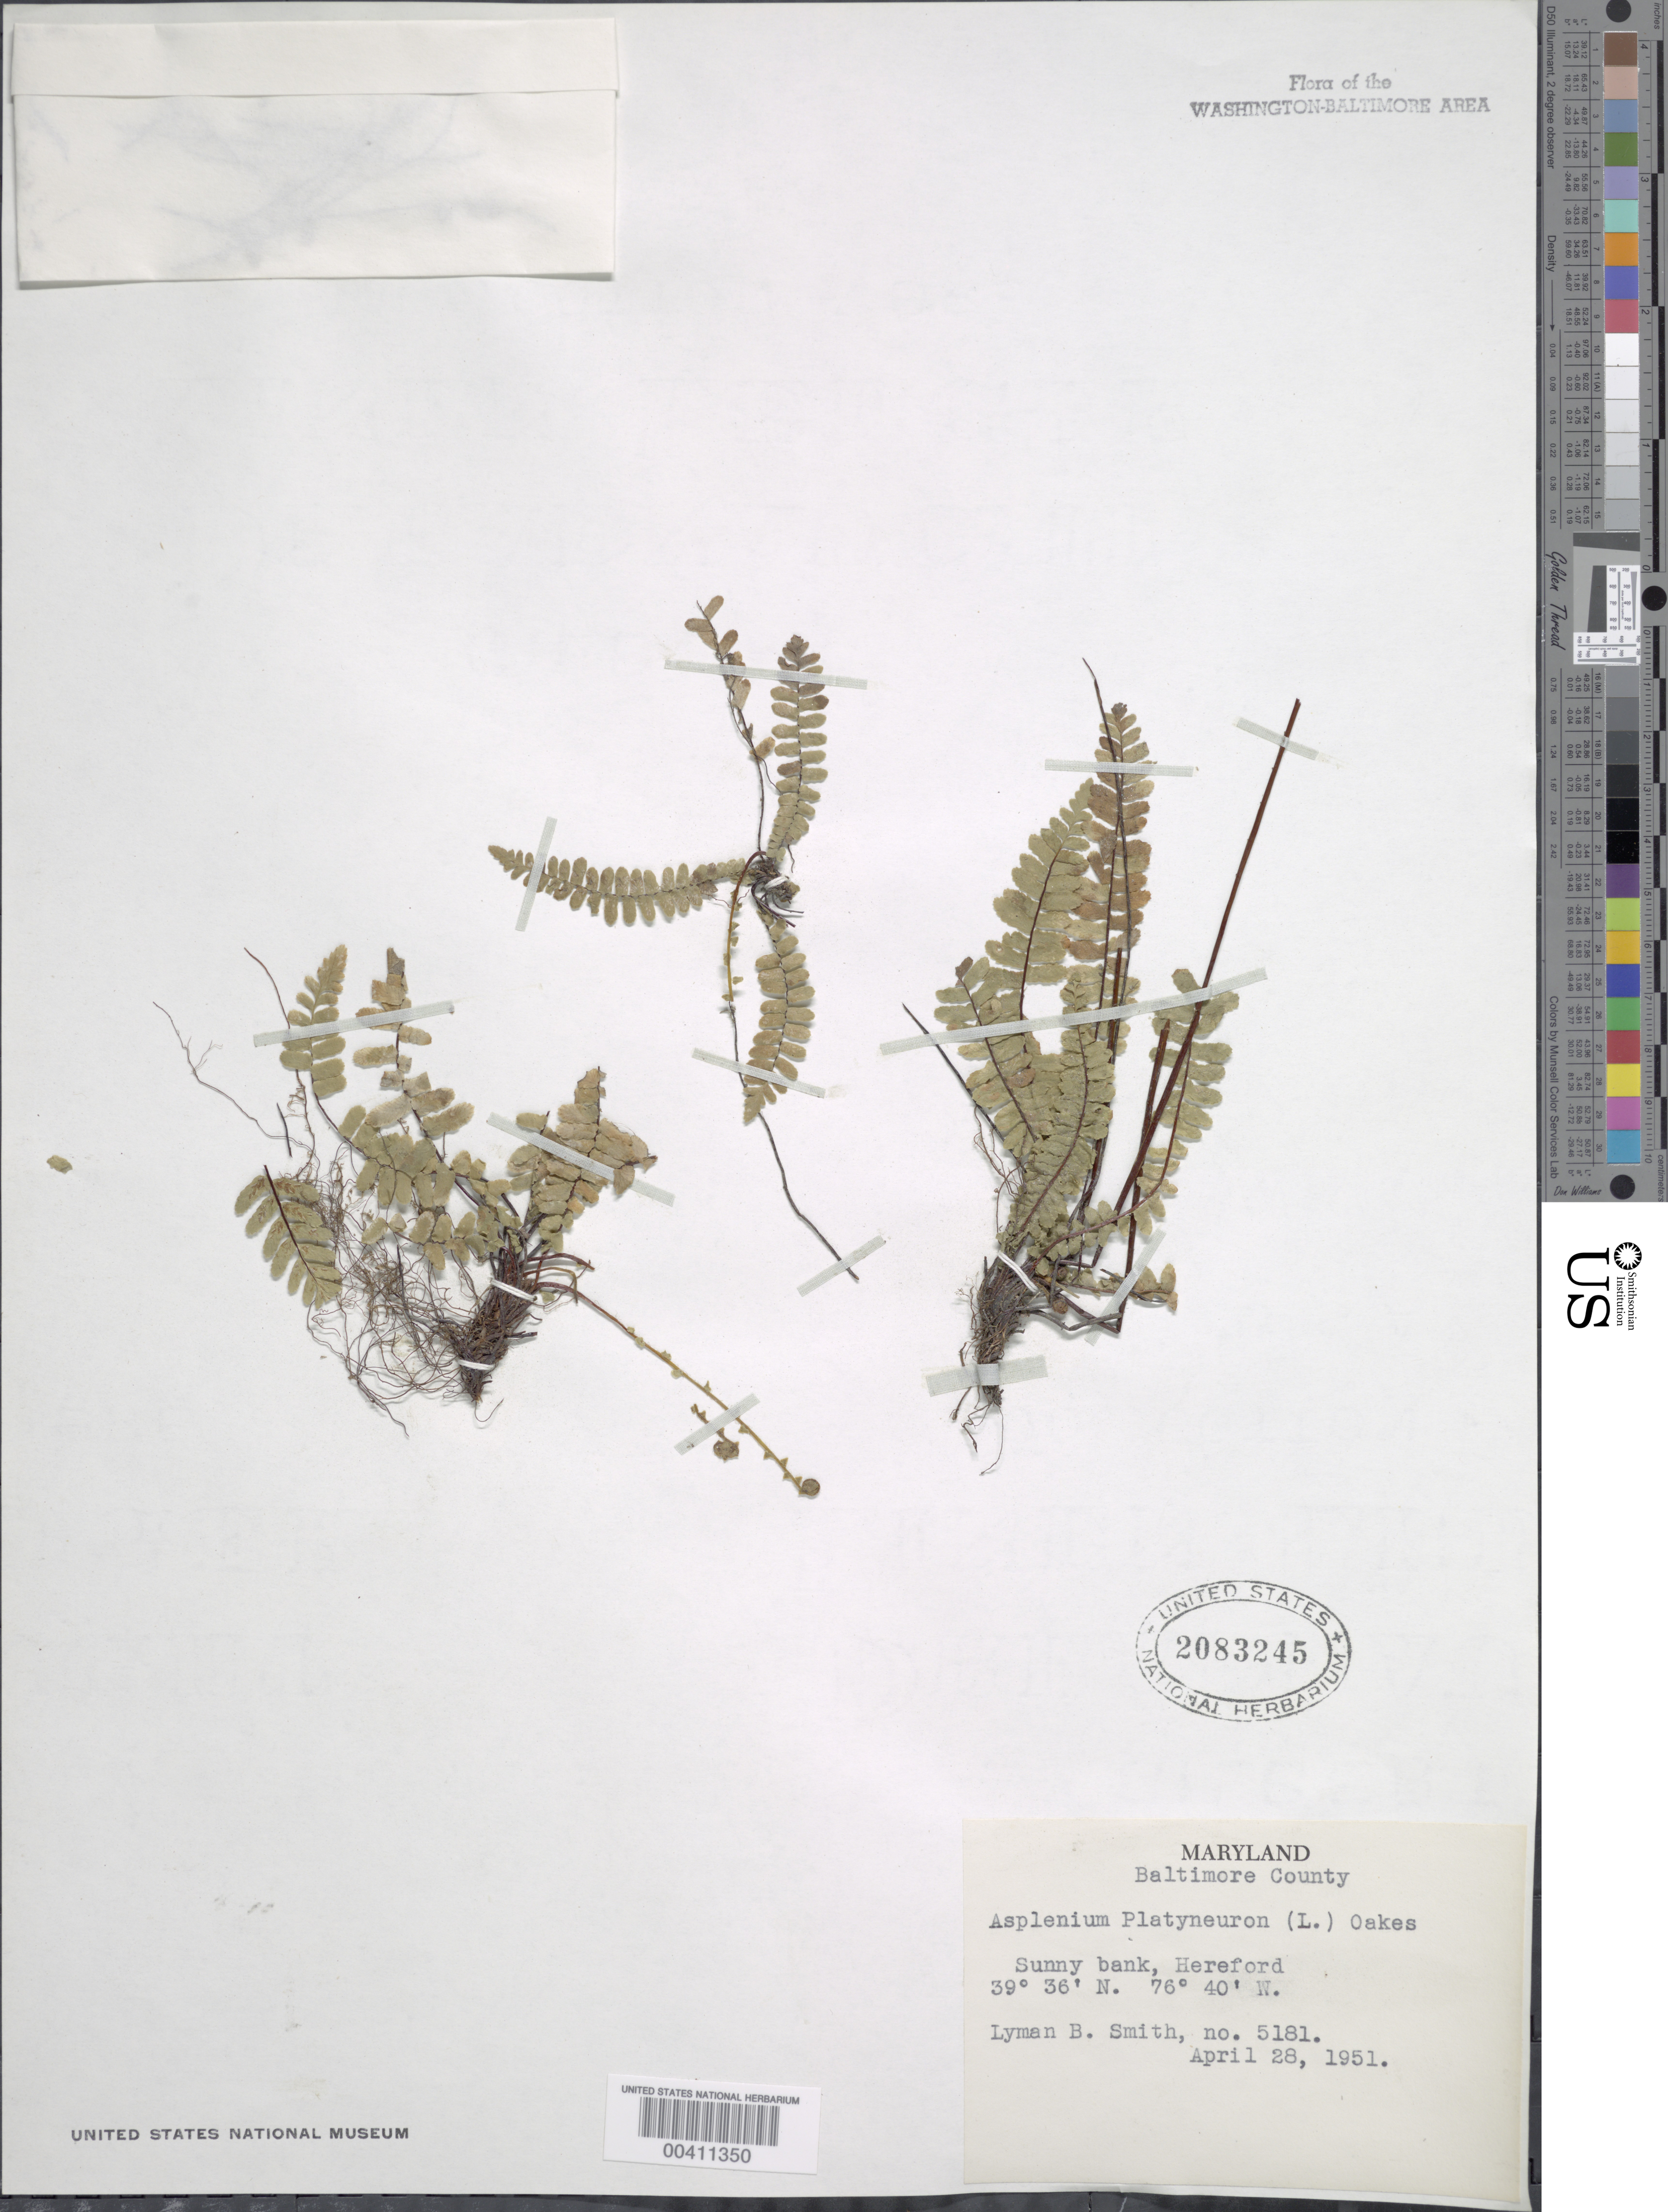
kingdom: Plantae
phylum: Tracheophyta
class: Polypodiopsida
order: Polypodiales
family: Aspleniaceae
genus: Asplenium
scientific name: Asplenium platyneuron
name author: (L.) Britton, Stearns & Poggenb.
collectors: L. Smith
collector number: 5181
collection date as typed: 28 Apr 1951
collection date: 1951-04-28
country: United States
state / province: Maryland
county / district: Baltimore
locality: Hereford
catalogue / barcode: US 2083245